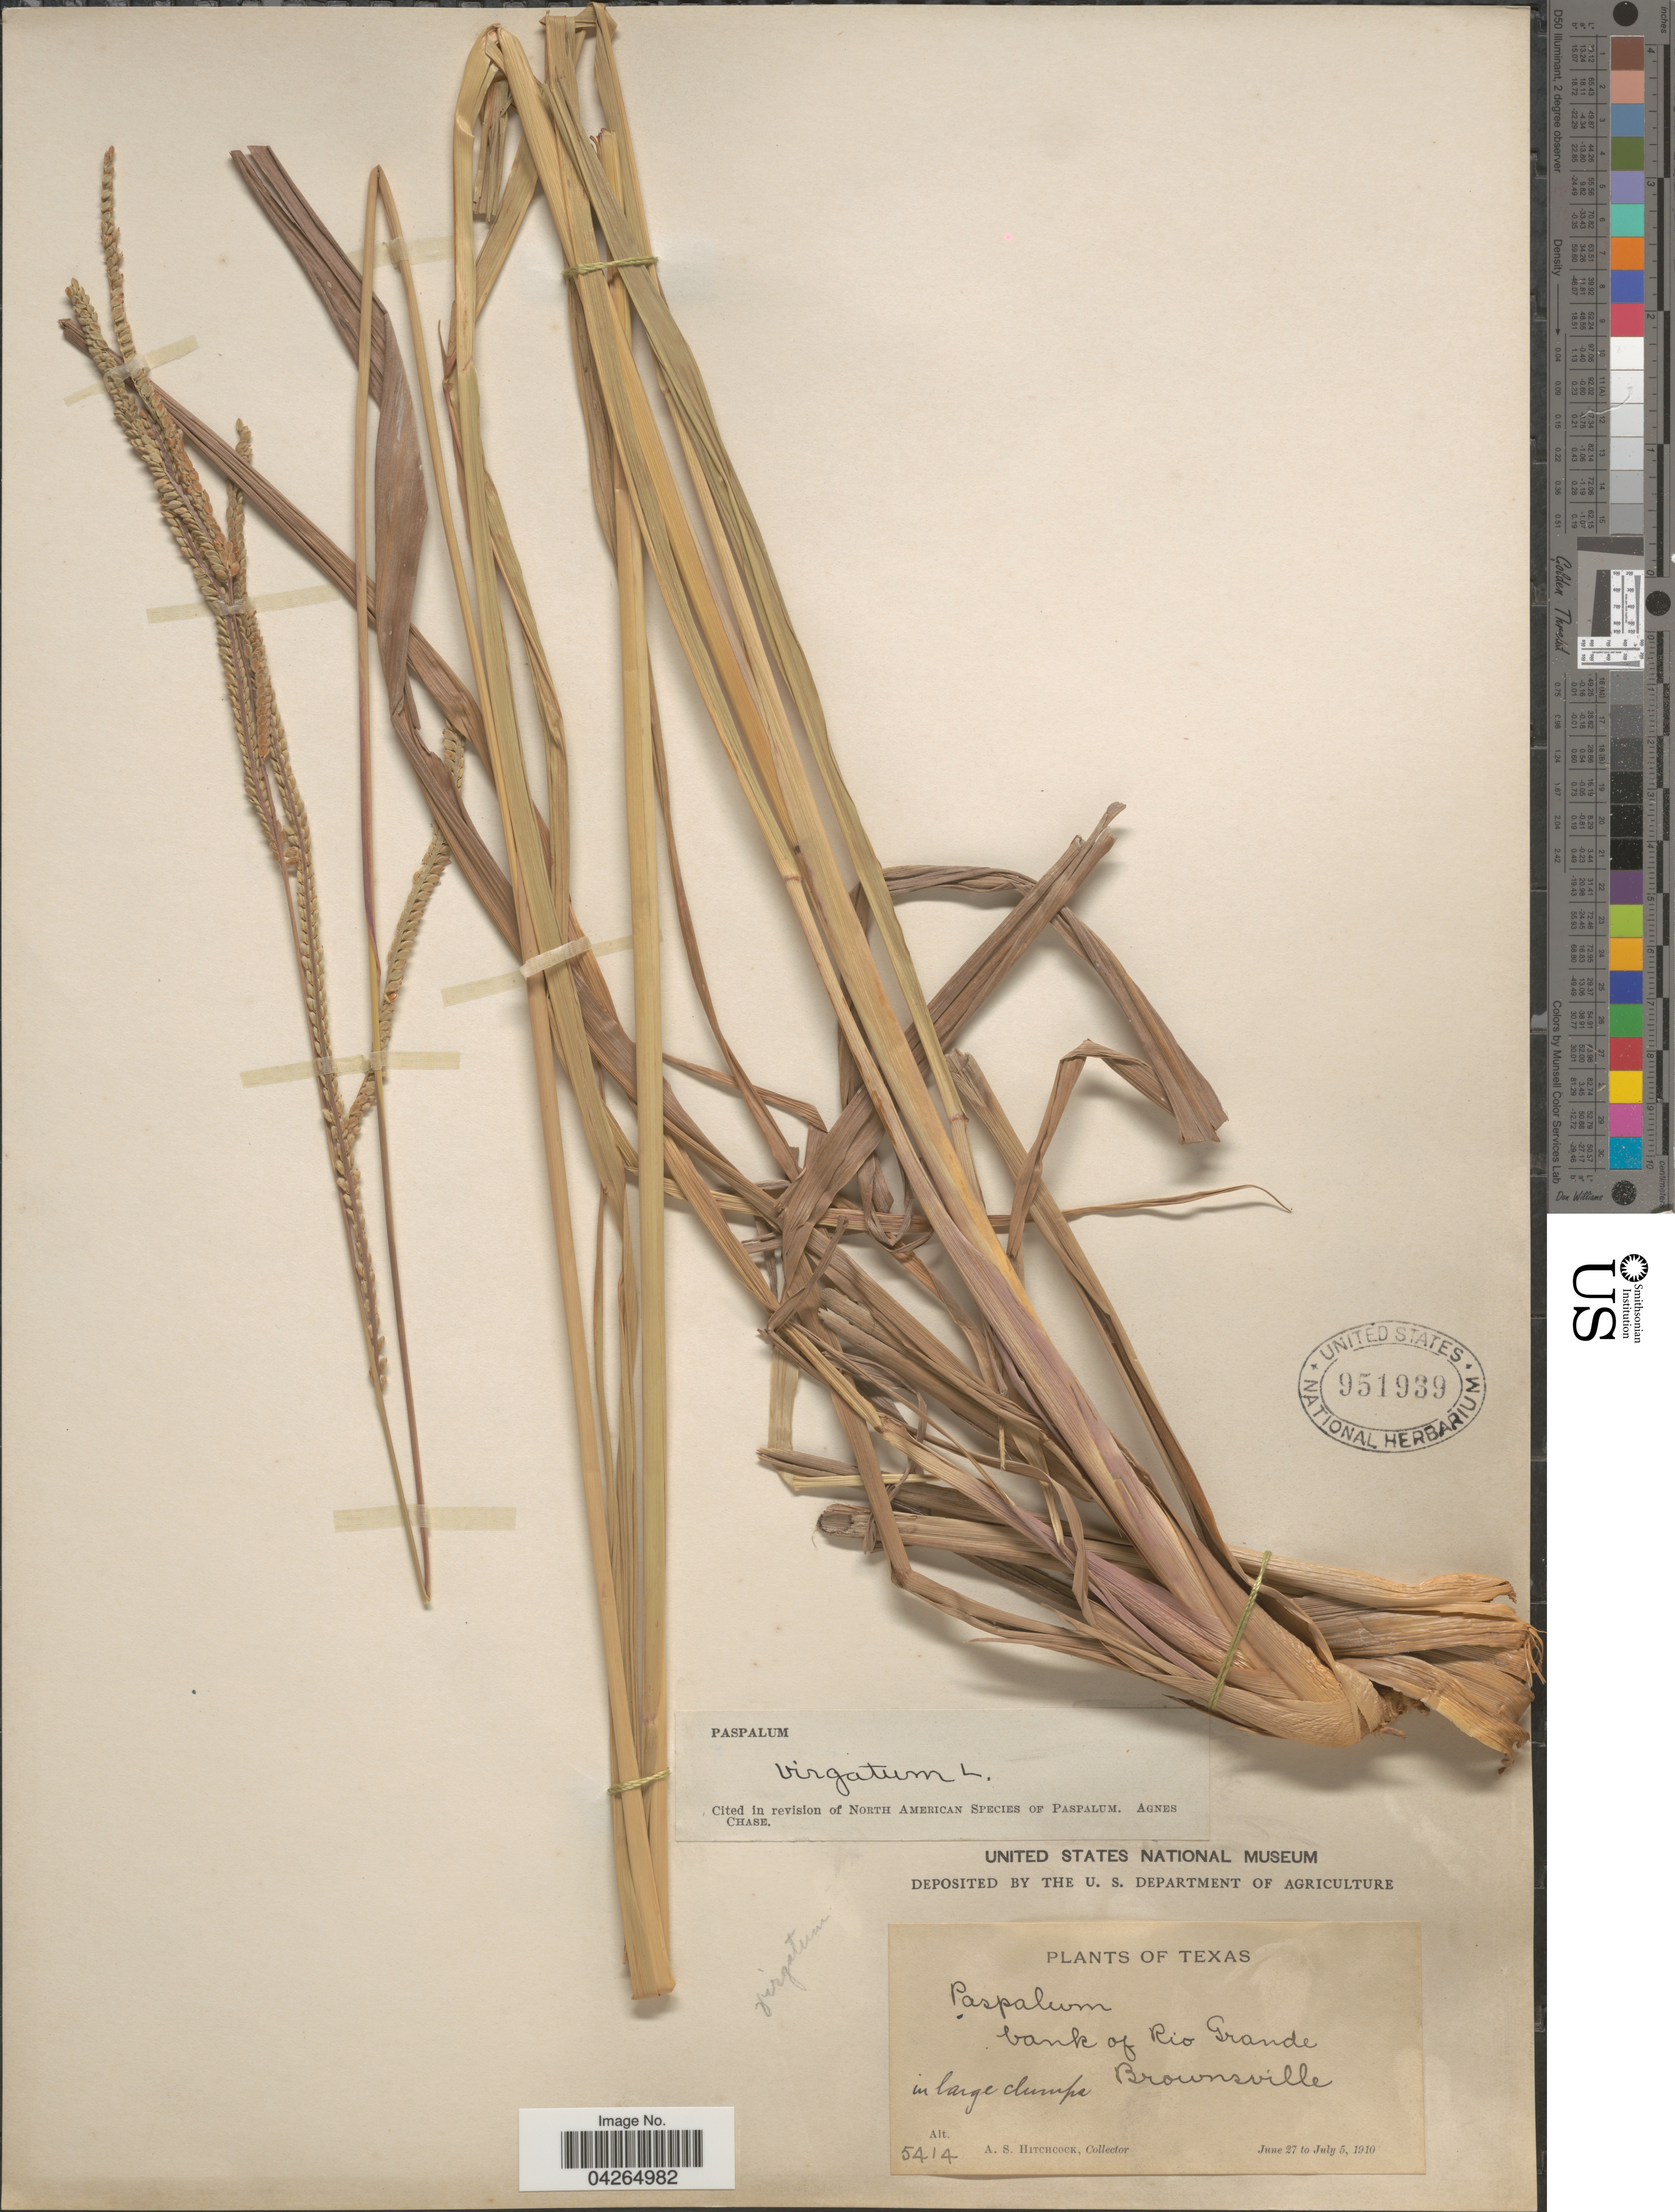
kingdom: Plantae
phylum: Tracheophyta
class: Liliopsida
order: Poales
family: Poaceae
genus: Paspalum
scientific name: Paspalum vaginatum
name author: Sw.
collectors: A. S. Hitchcock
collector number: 5414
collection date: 1910-06-27/1910-07-05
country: United States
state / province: Texas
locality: Bank of Rio Grande. Brownsville.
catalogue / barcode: US 951939